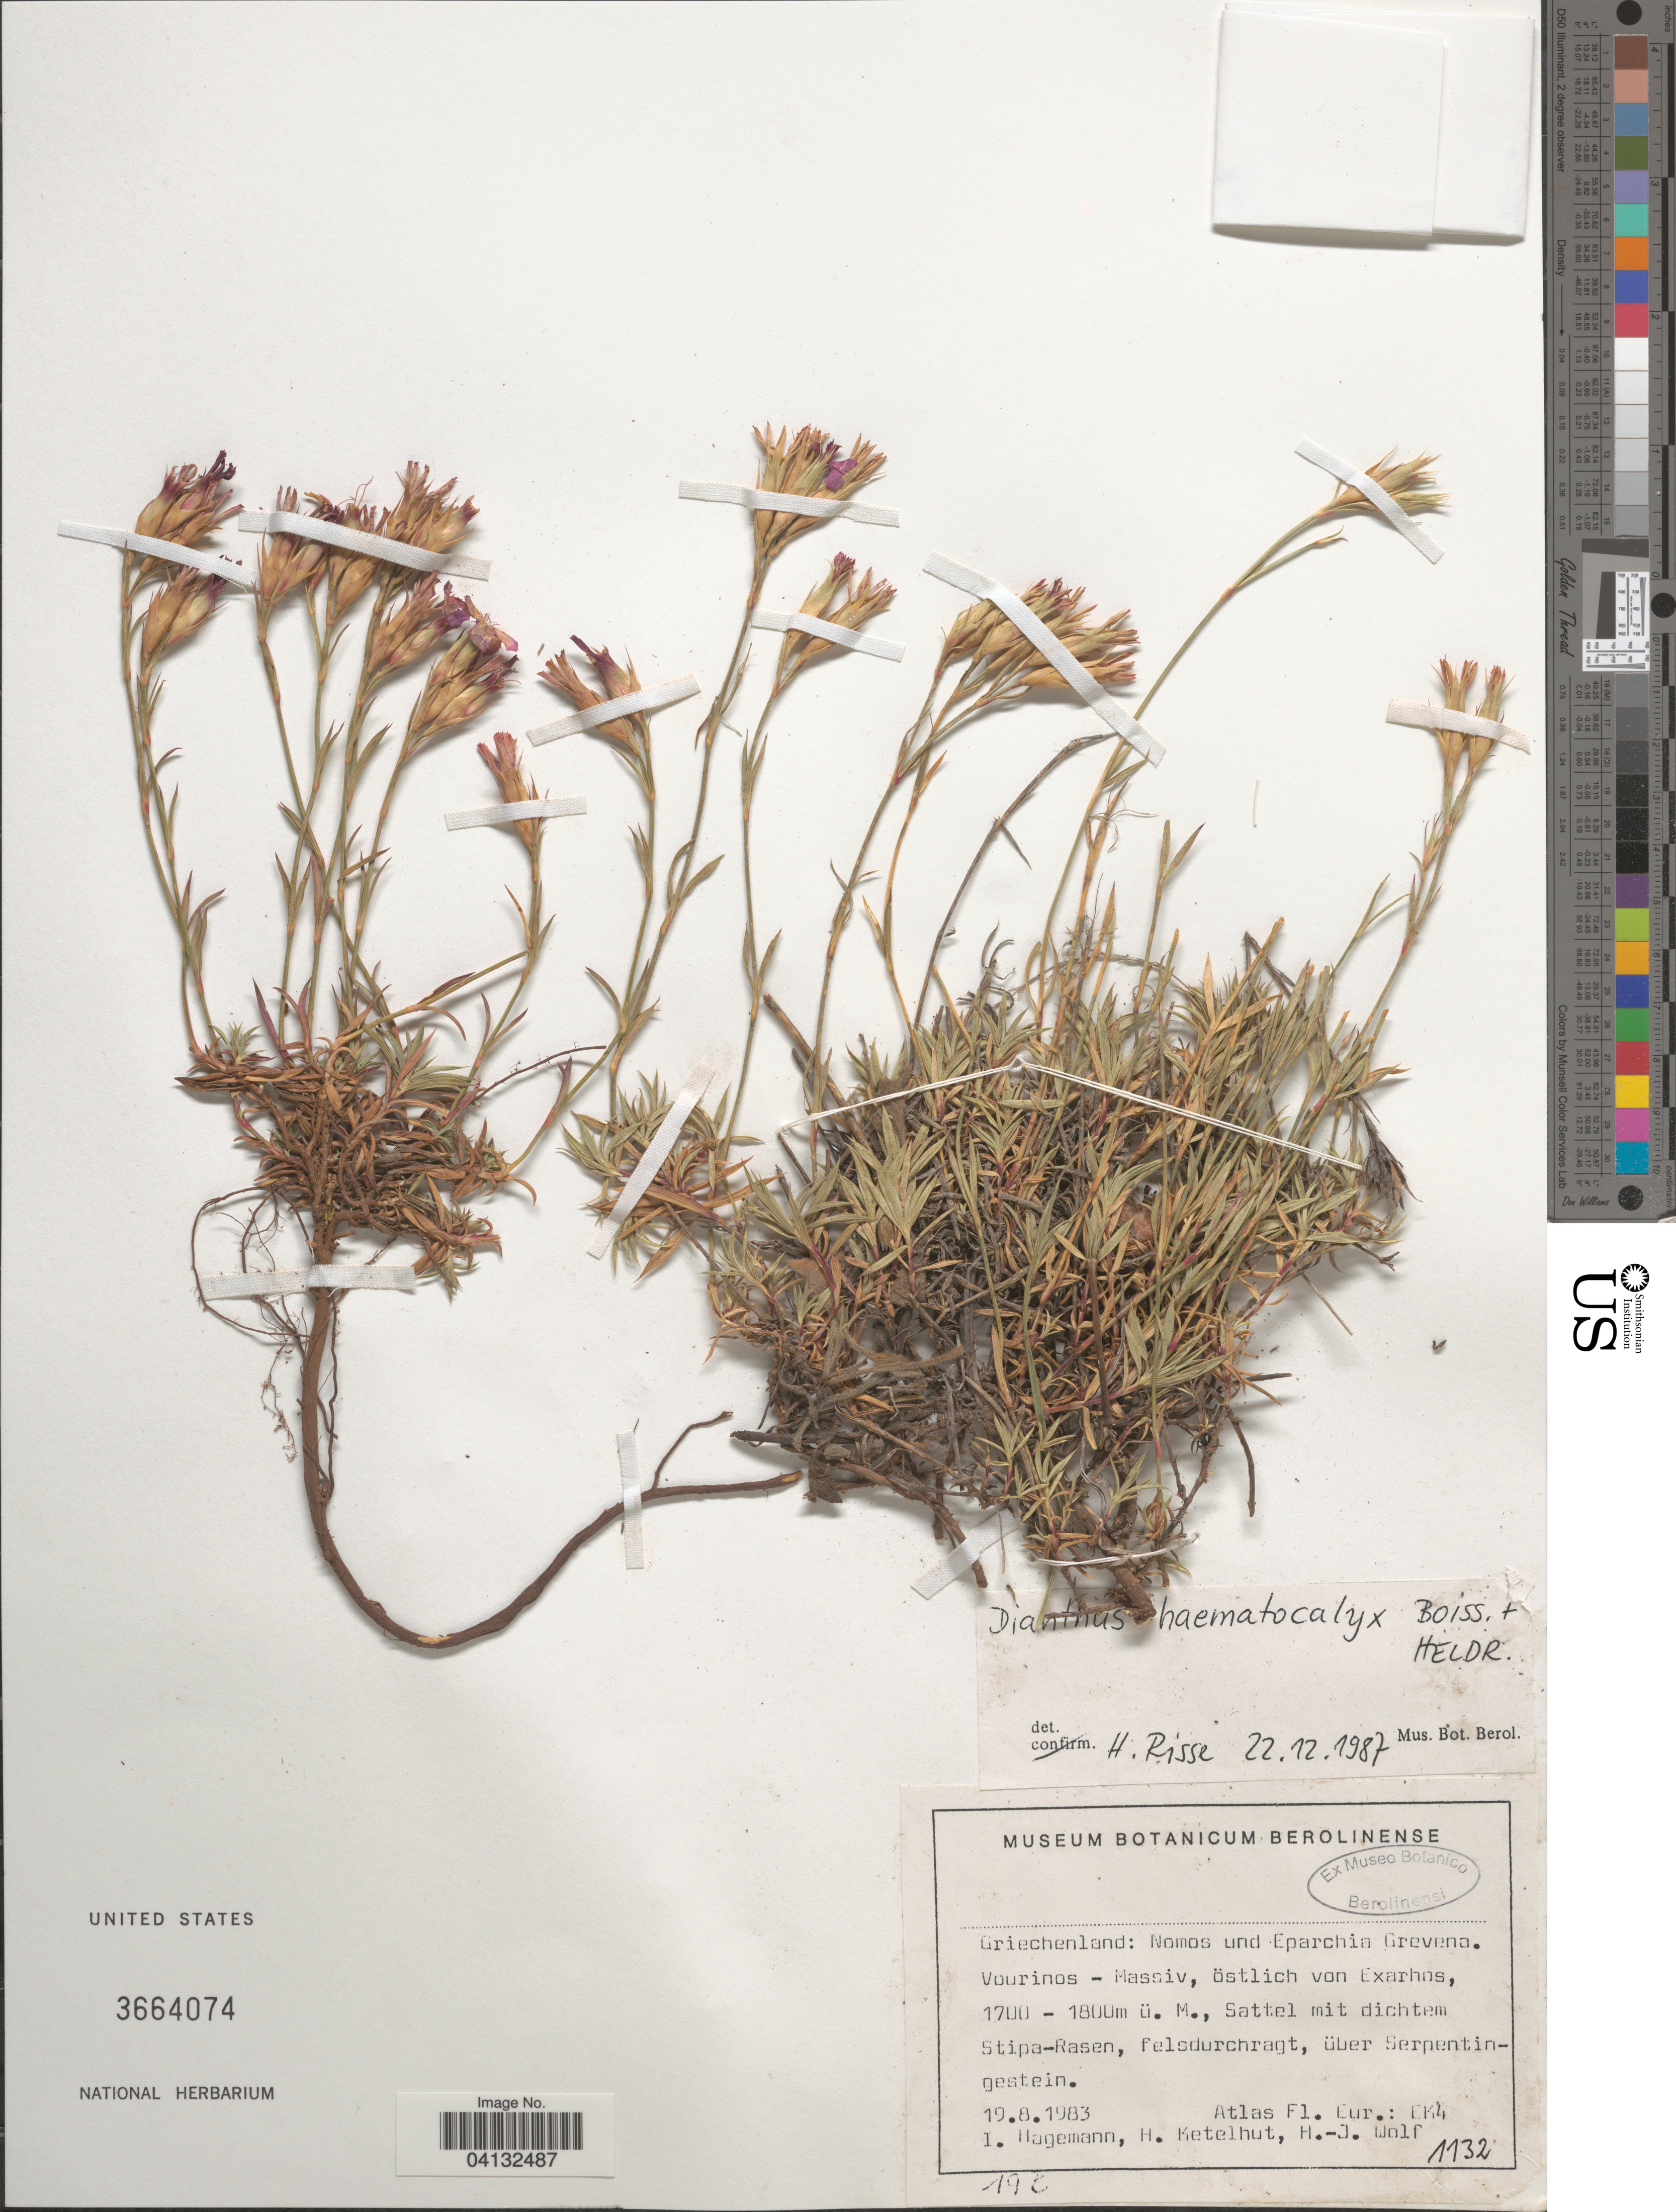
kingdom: Plantae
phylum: Tracheophyta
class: Magnoliopsida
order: Caryophyllales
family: Caryophyllaceae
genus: Dianthus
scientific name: Dianthus haematocalyx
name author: Boiss. & Heldr.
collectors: I. Hagemann, H. Ketelhut & H. Wolf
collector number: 1132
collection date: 1983-08-19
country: Greece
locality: Griechenland: Nomos und Eparchia Grevena. Vourinos - Massiv, östlich von Exarhos, Sattel mit dichtem Stipa-Rasen, felsdurchragt, über Serpentingestein.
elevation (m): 1700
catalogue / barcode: US 3664074